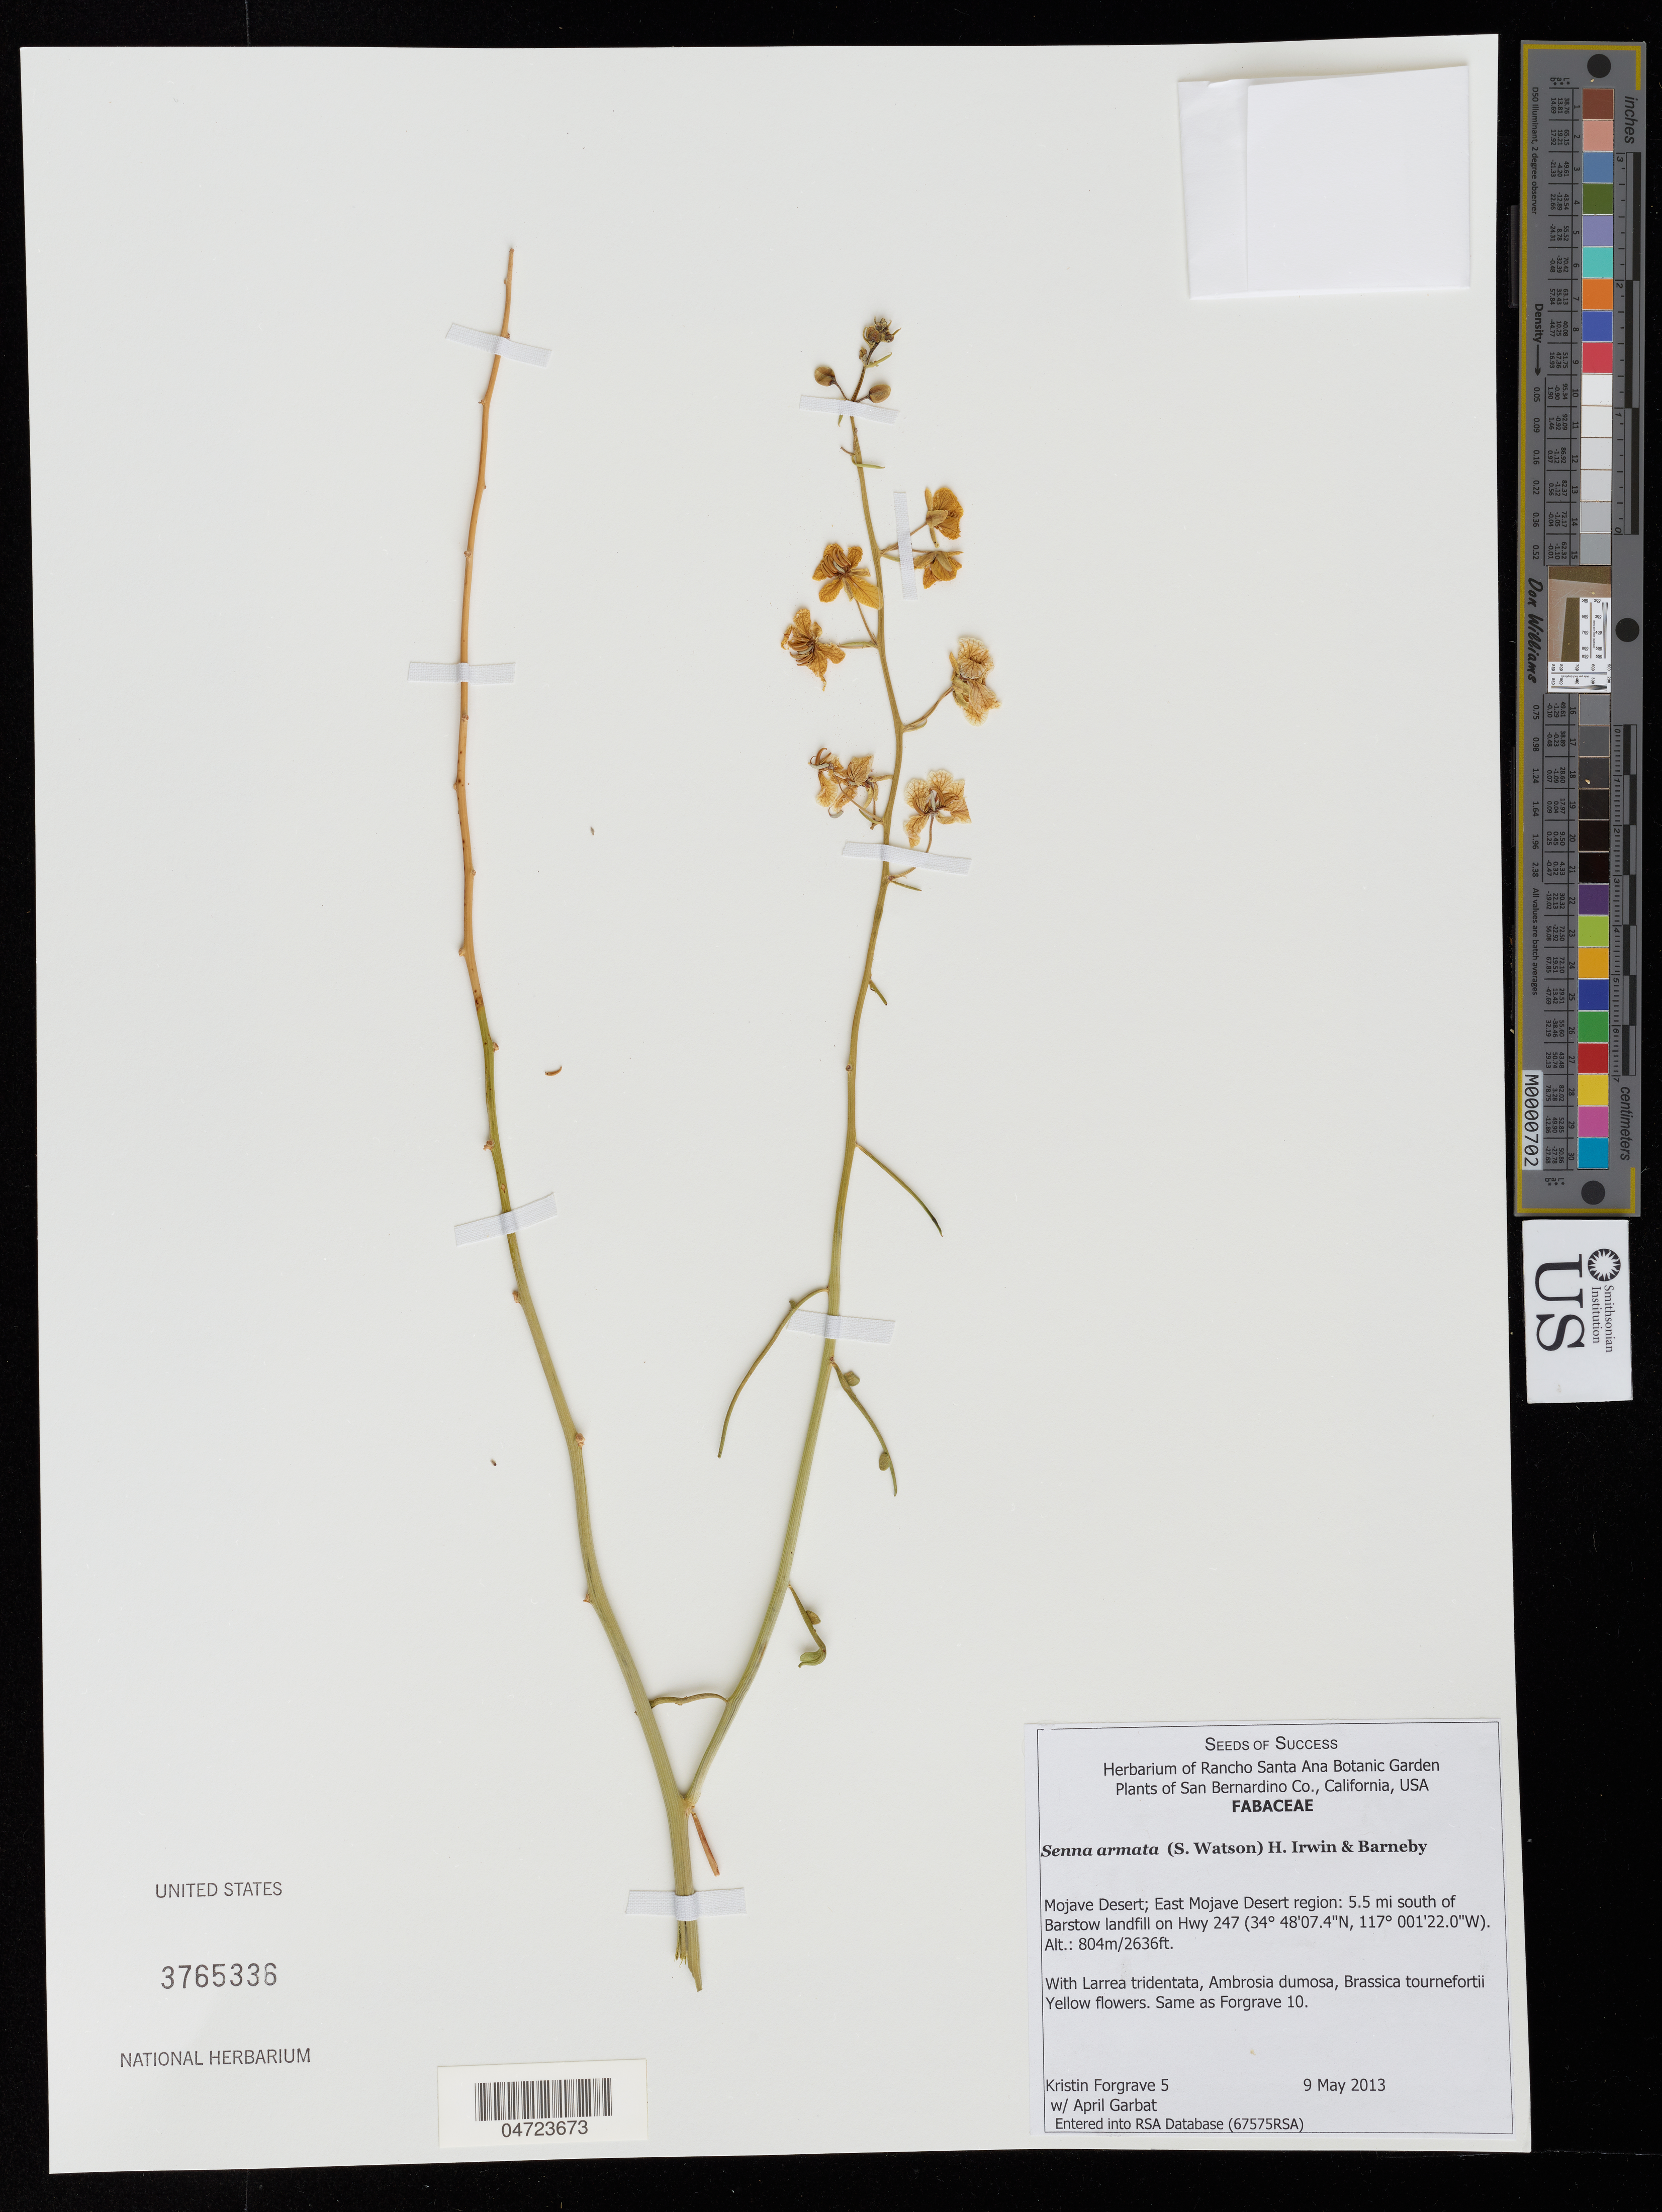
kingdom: Plantae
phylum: Tracheophyta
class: Magnoliopsida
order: Fabales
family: Fabaceae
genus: Senna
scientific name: Senna armata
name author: (S. Watson) H.S. Irwin & Barneby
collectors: K. Forgrave & A. Garbat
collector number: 5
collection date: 2013-05-09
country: United States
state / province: California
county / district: San Bernardino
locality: San Bernardino Co. Mojave Desert; East Mojave Desert region: 5.5 mi south of Barstow landfill on Hwy 247.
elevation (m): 804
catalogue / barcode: US 3765336